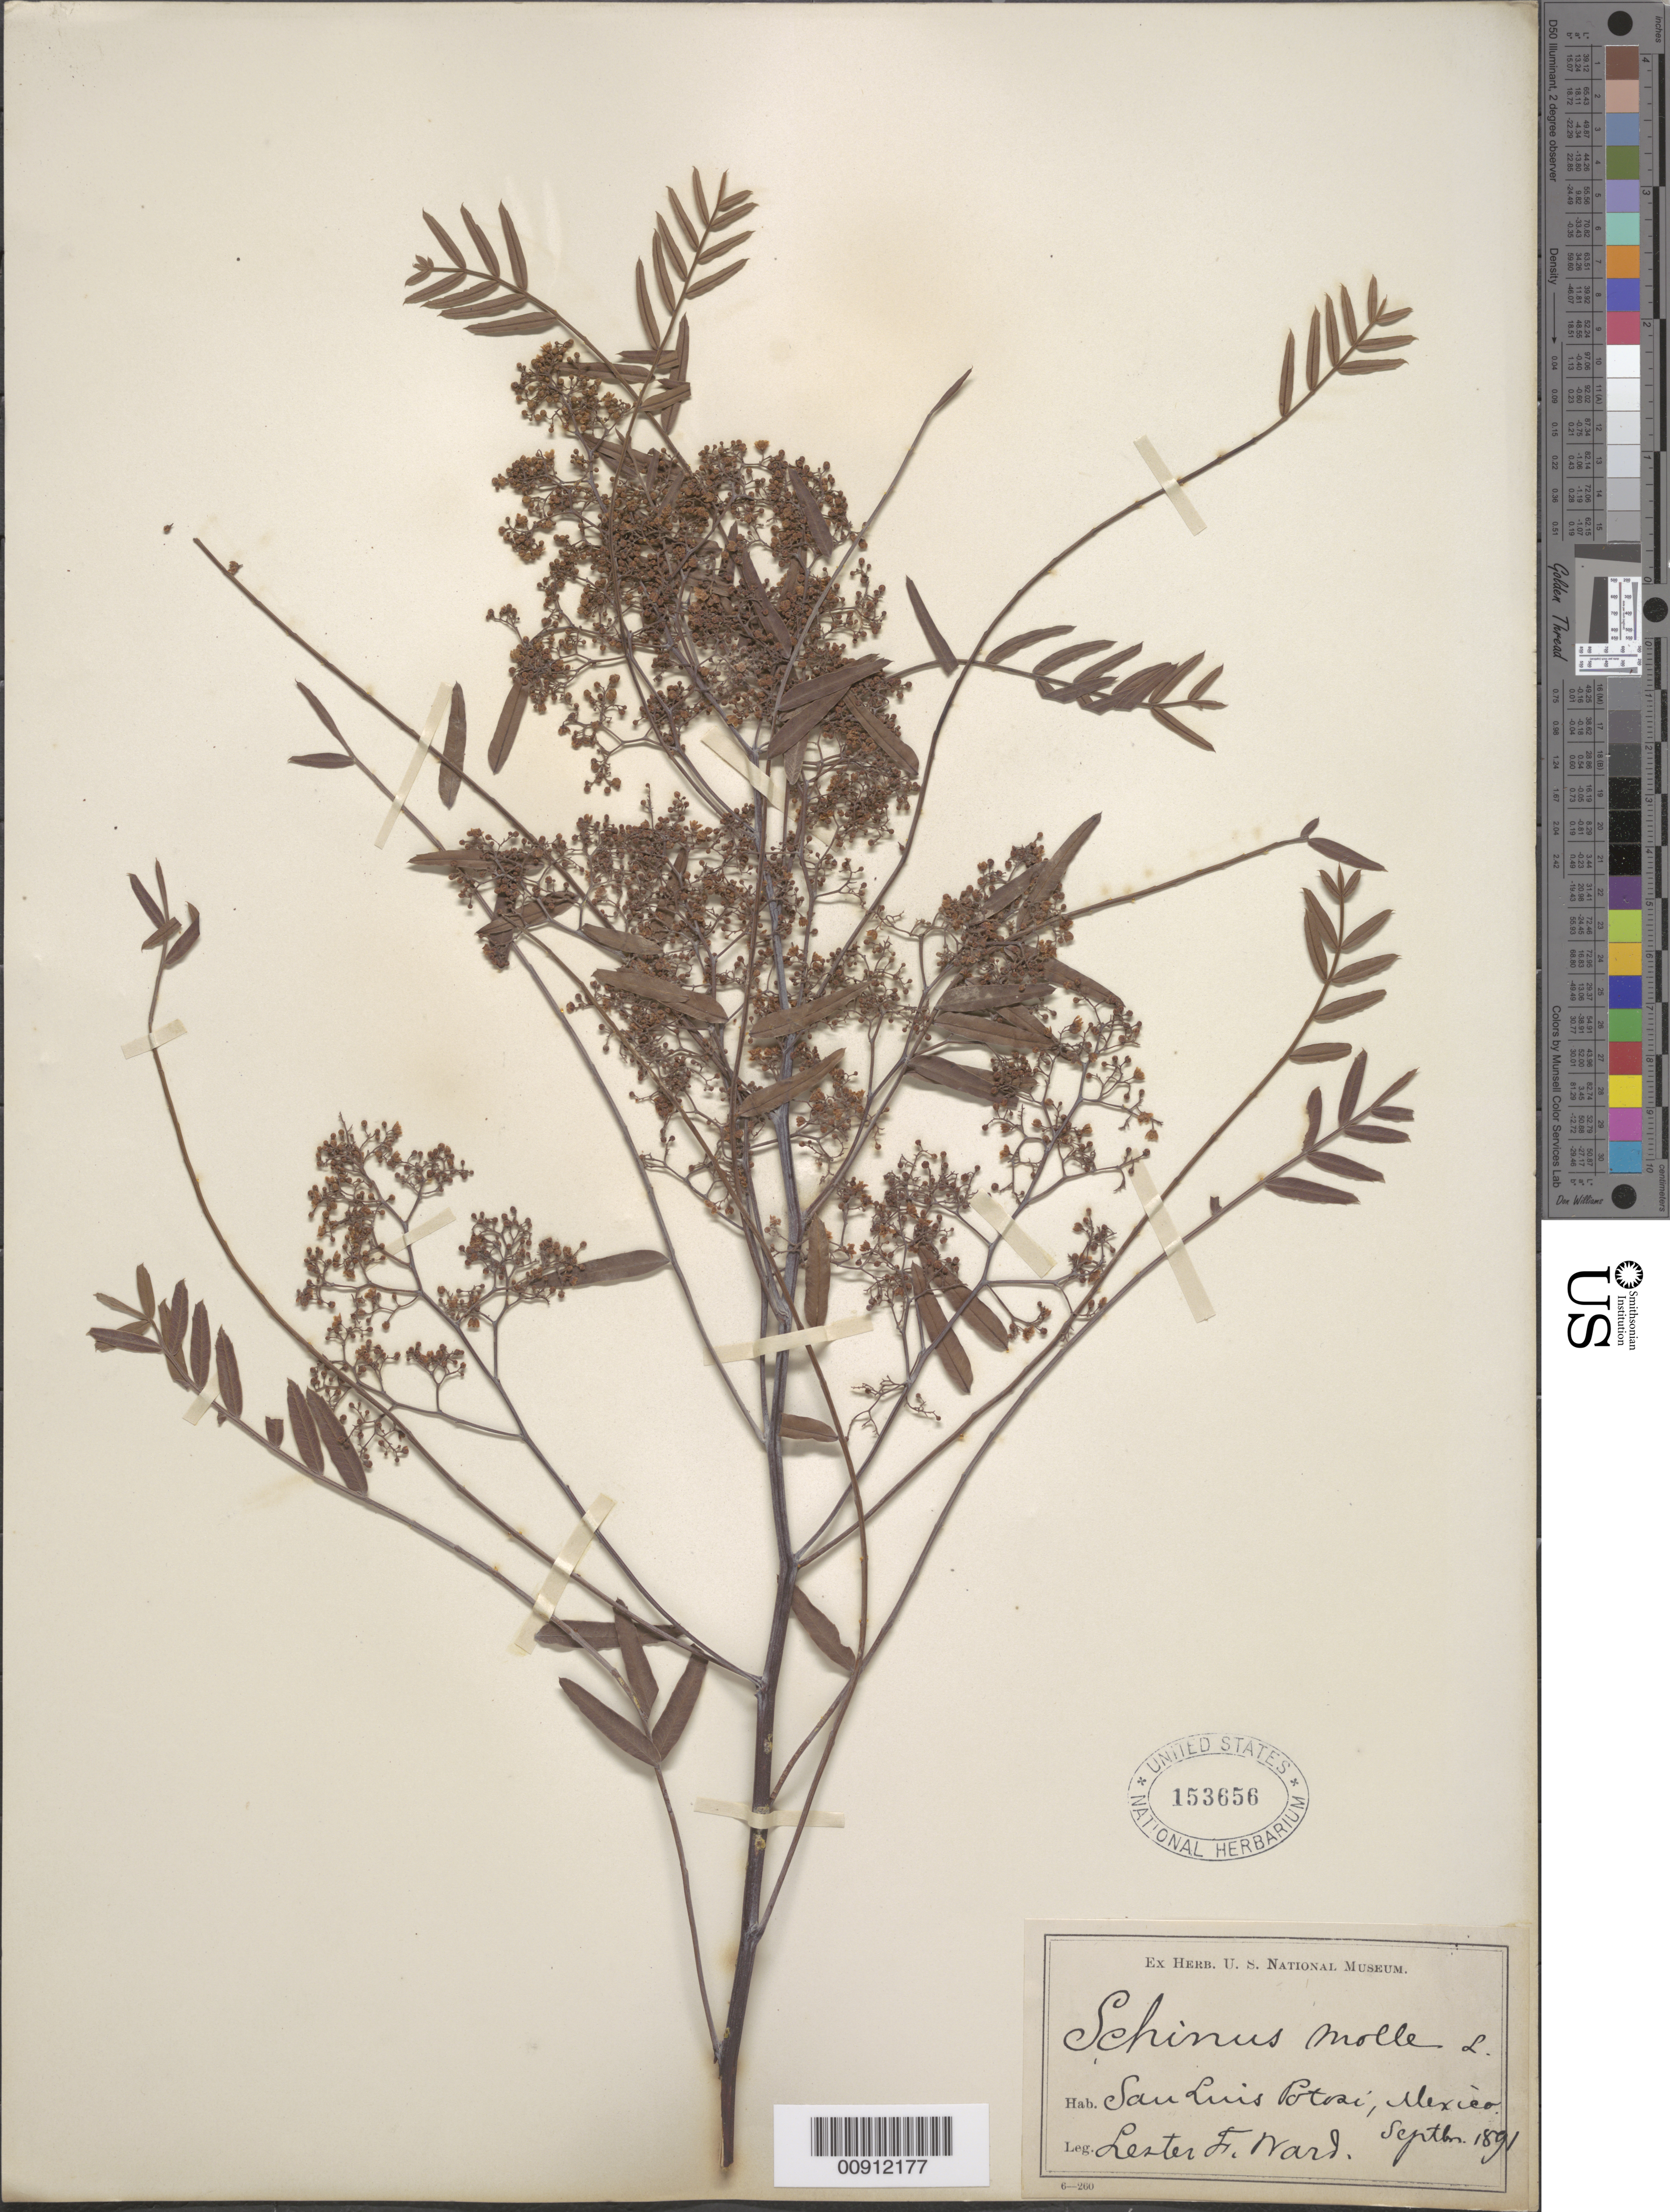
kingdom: Plantae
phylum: Tracheophyta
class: Magnoliopsida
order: Sapindales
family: Anacardiaceae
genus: Schinus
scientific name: Schinus areira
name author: L.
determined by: Mitchell, John D.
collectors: L. F. Ward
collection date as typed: Sep 1891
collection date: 1891-09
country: Mexico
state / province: San Luis Potosí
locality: San Luis Potosí.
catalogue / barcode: US 153656